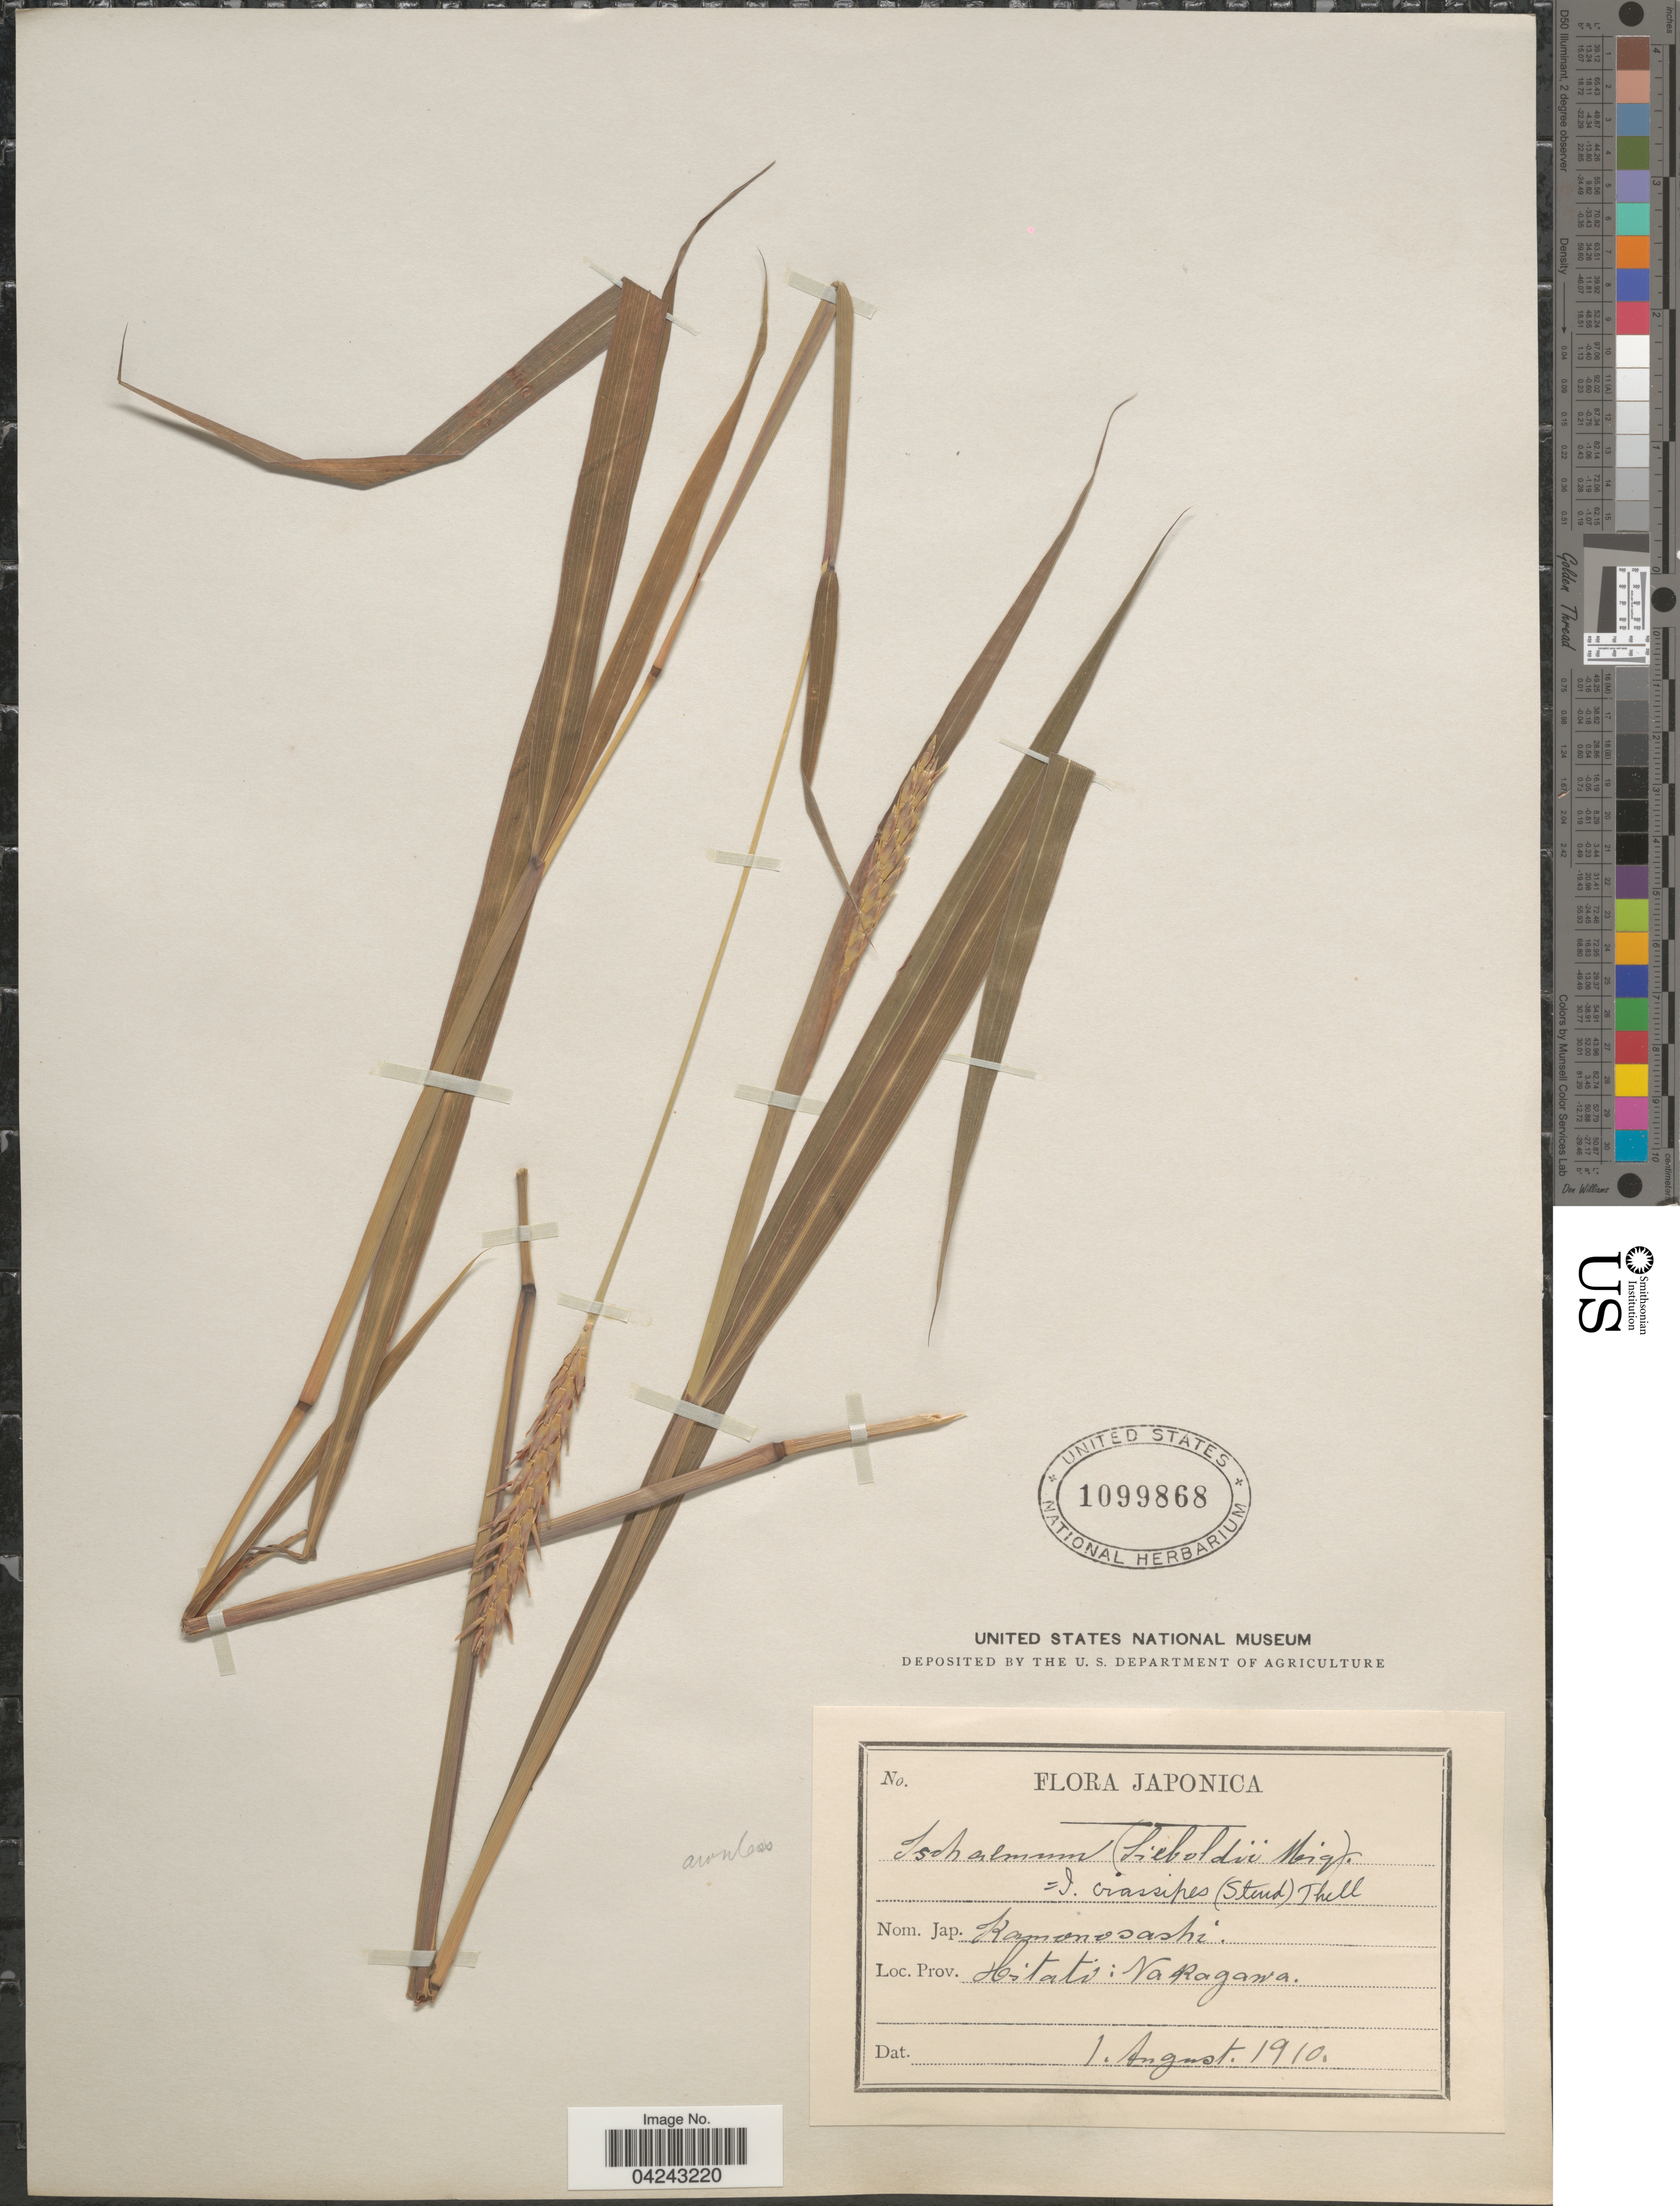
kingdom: Plantae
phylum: Tracheophyta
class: Liliopsida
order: Poales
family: Poaceae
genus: Ischaemum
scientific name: Ischaemum aristatum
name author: L.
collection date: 1910-08-01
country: Japan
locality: Prov. Hitati; Nakagawa.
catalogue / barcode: US 1099868